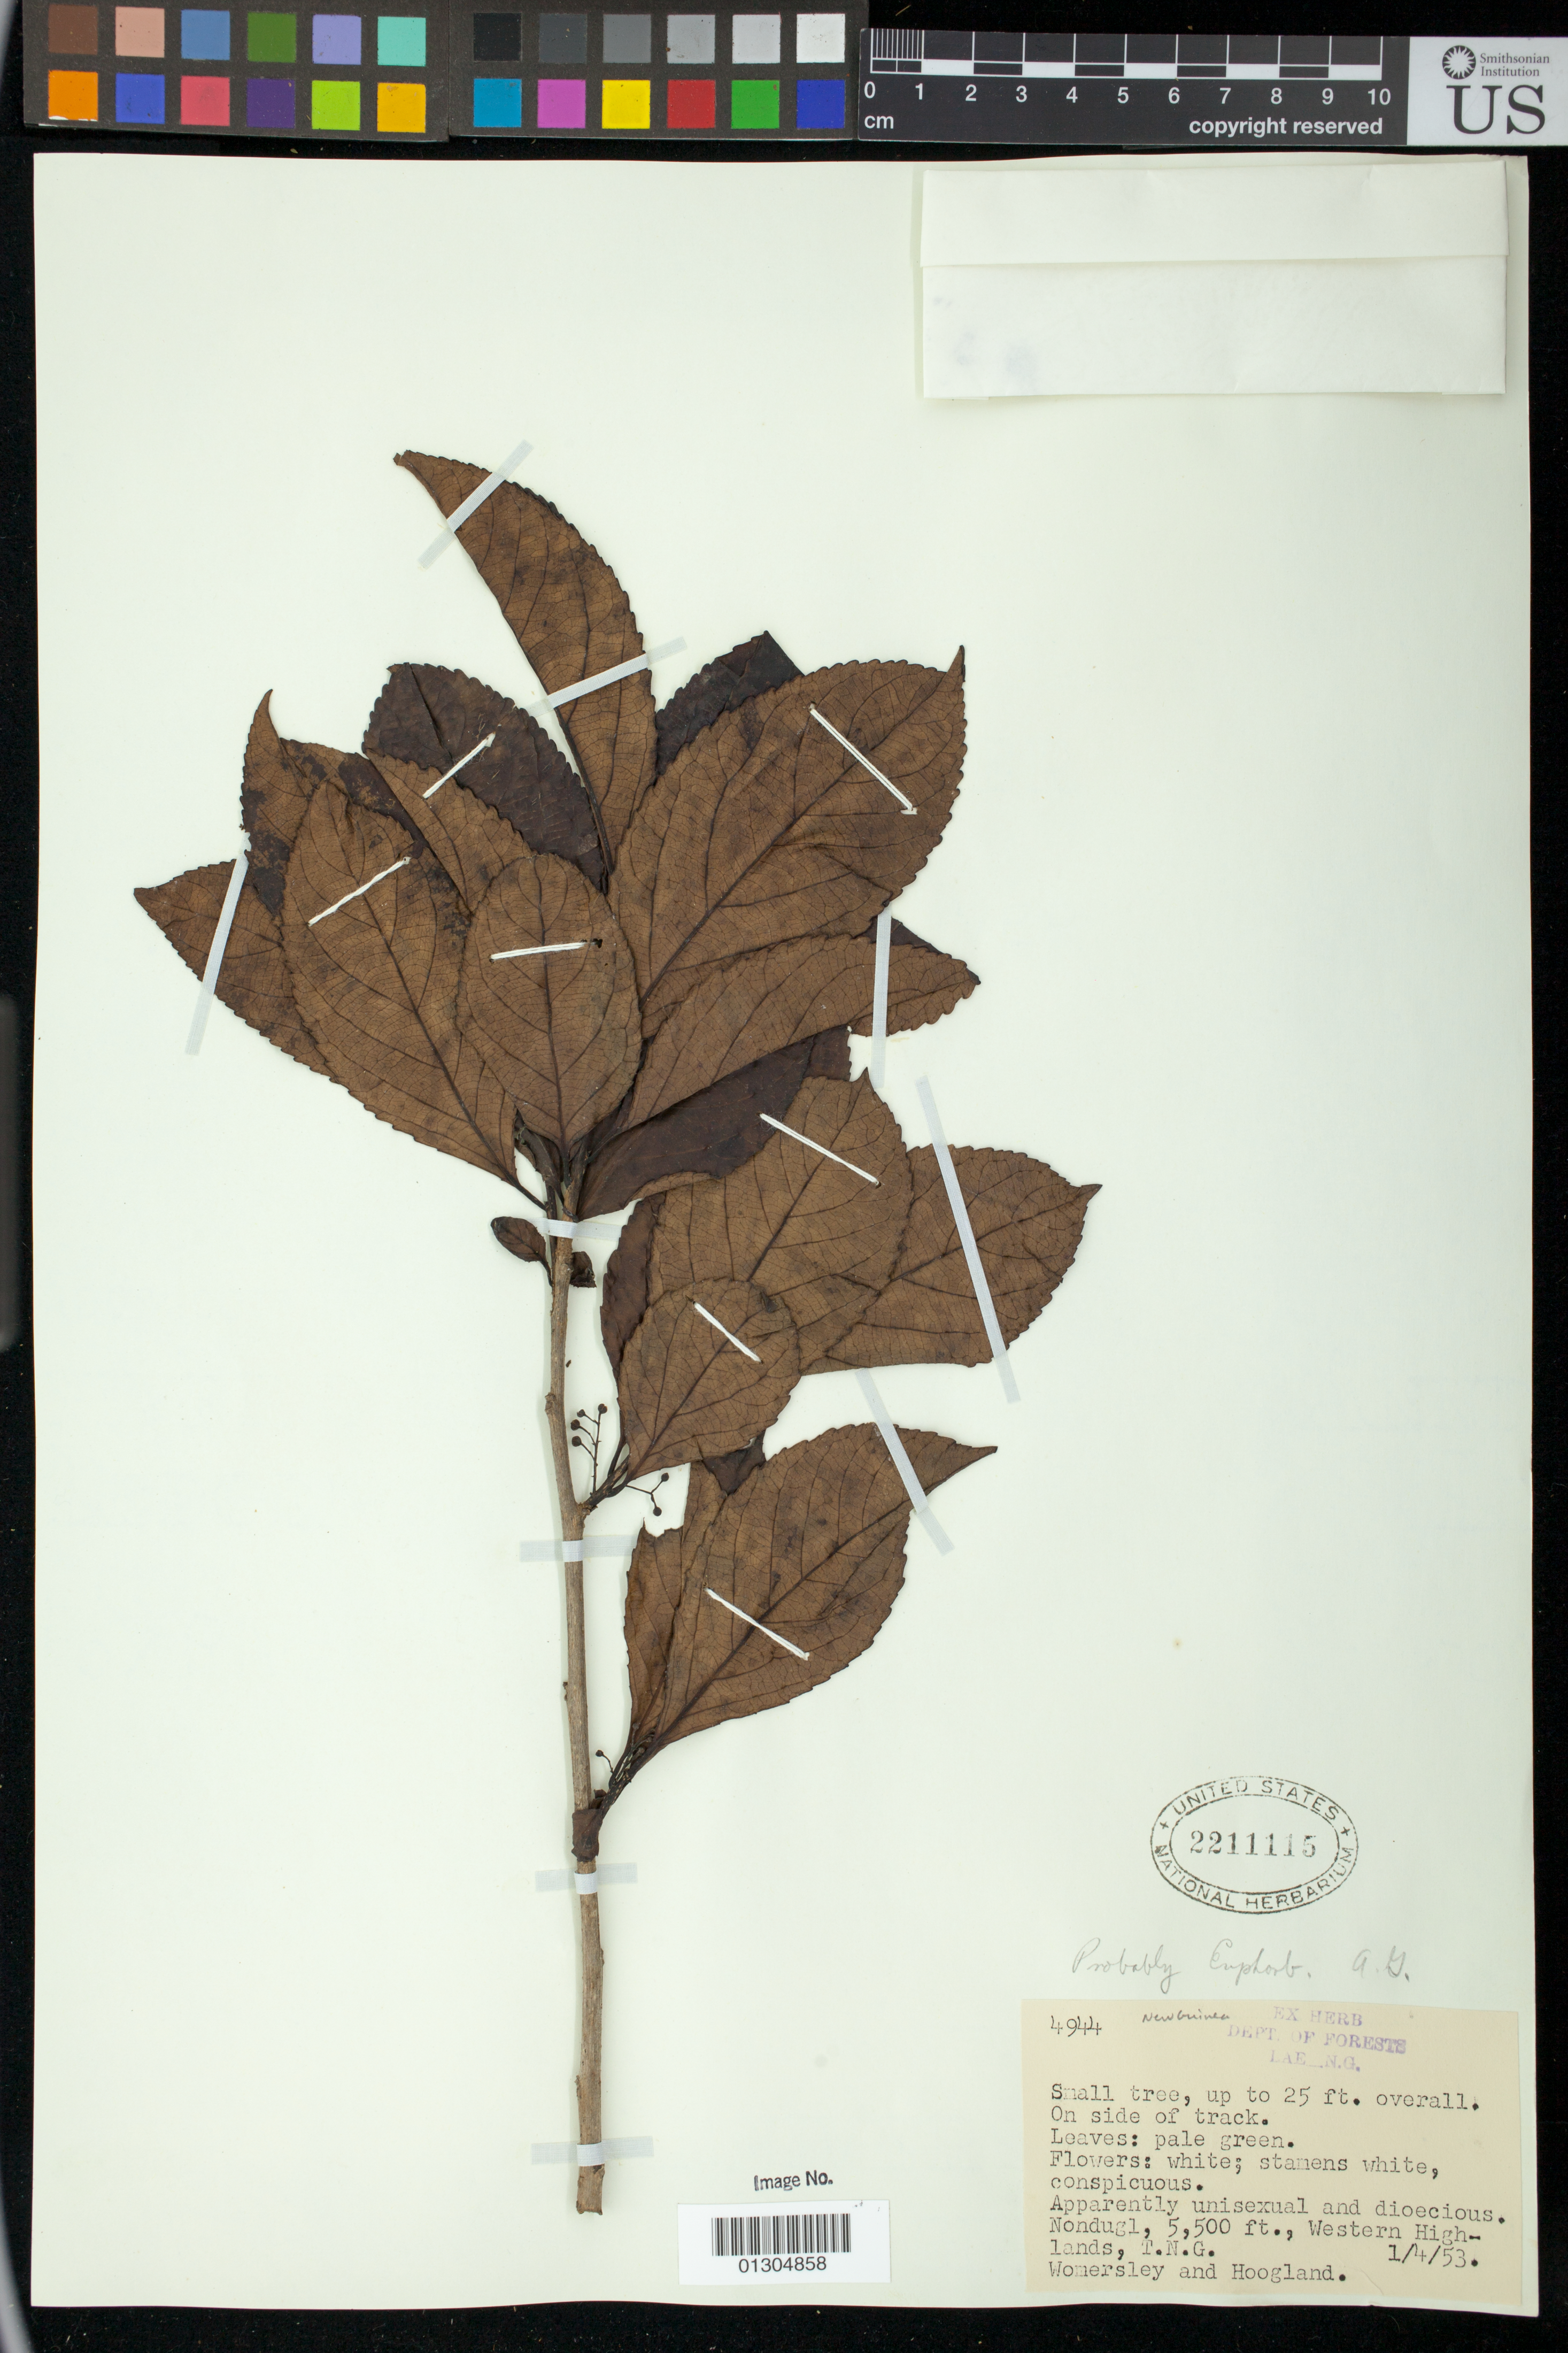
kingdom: Plantae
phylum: Tracheophyta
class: Magnoliopsida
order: Malpighiales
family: Euphorbiaceae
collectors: J. S. Womersley & R. D. Hoogland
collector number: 4944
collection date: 1953-04-01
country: Papua New Guinea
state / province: Western Highlands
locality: On side of track.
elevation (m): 1676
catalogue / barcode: US 2211115